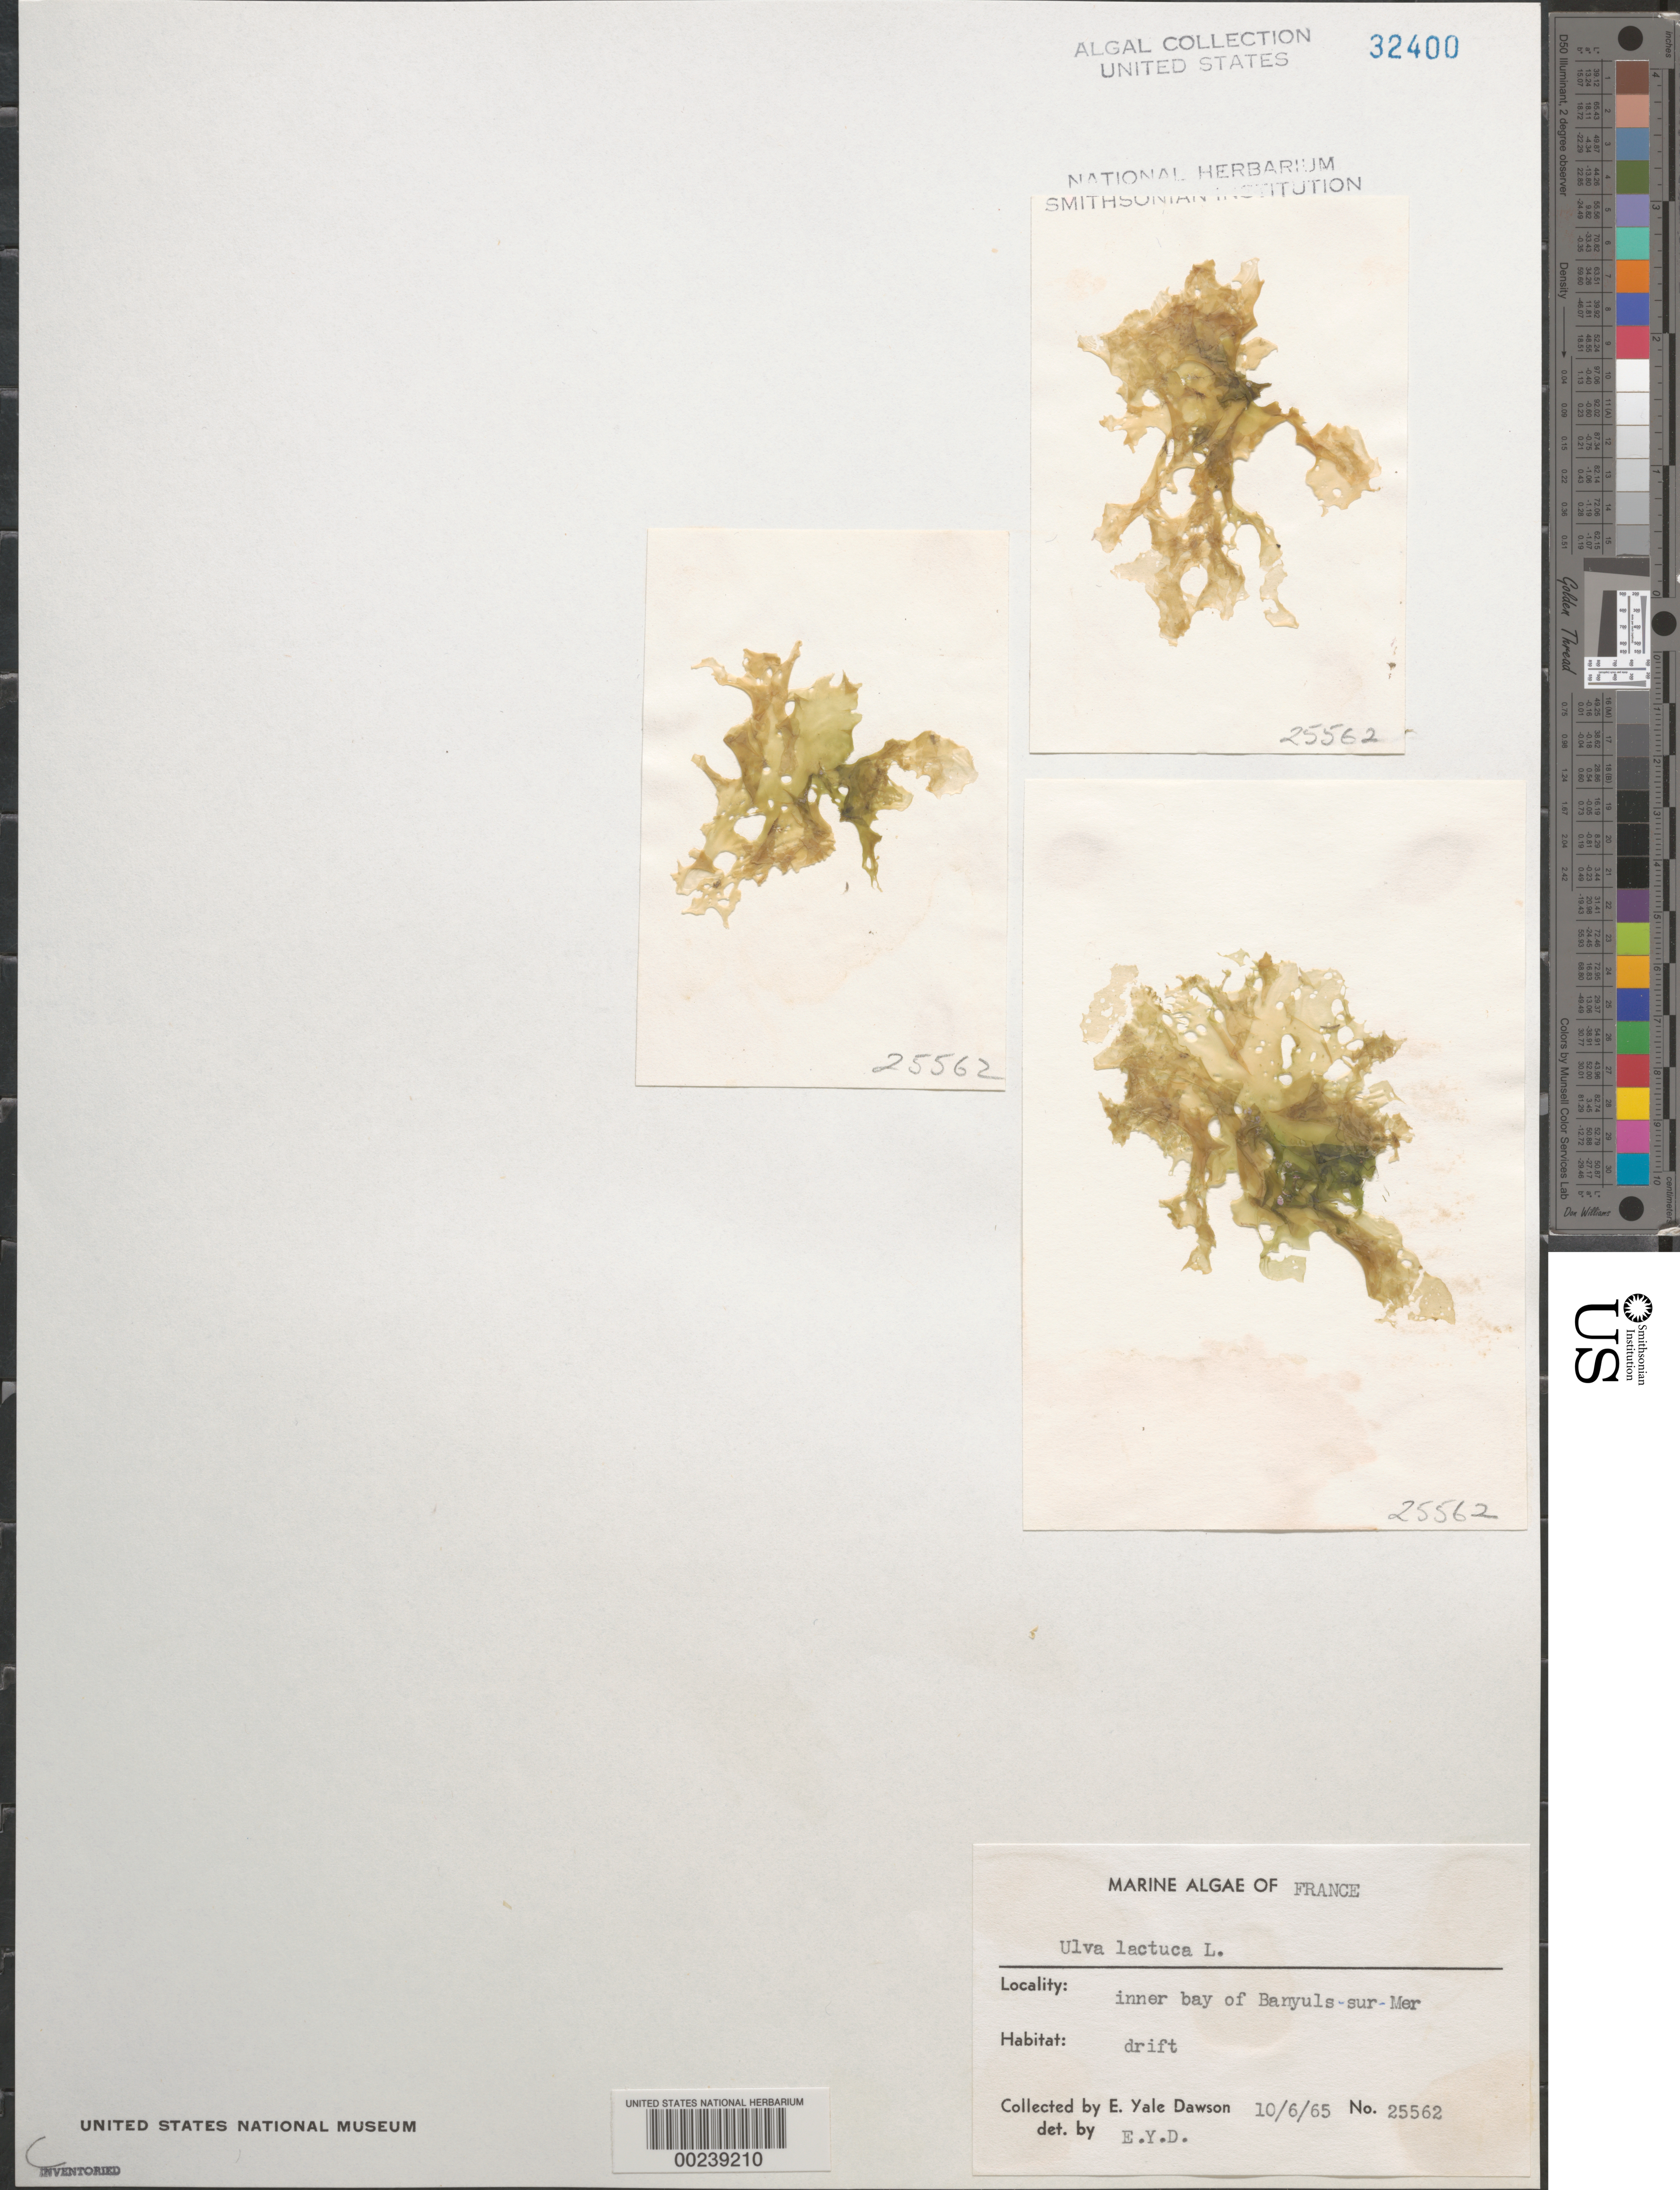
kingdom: Plantae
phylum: Chlorophyta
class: Ulvophyceae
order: Ulvales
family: Ulvaceae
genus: Ulva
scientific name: Ulva lactuca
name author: L.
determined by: Dawson, E. Y.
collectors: E. Y. Dawson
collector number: EYD 25562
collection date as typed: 06 Oct 1965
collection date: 1965-10-06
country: France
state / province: Occitanie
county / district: Pyrénées-Orientales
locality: Banyuls-sur-Mer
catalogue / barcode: US 32400